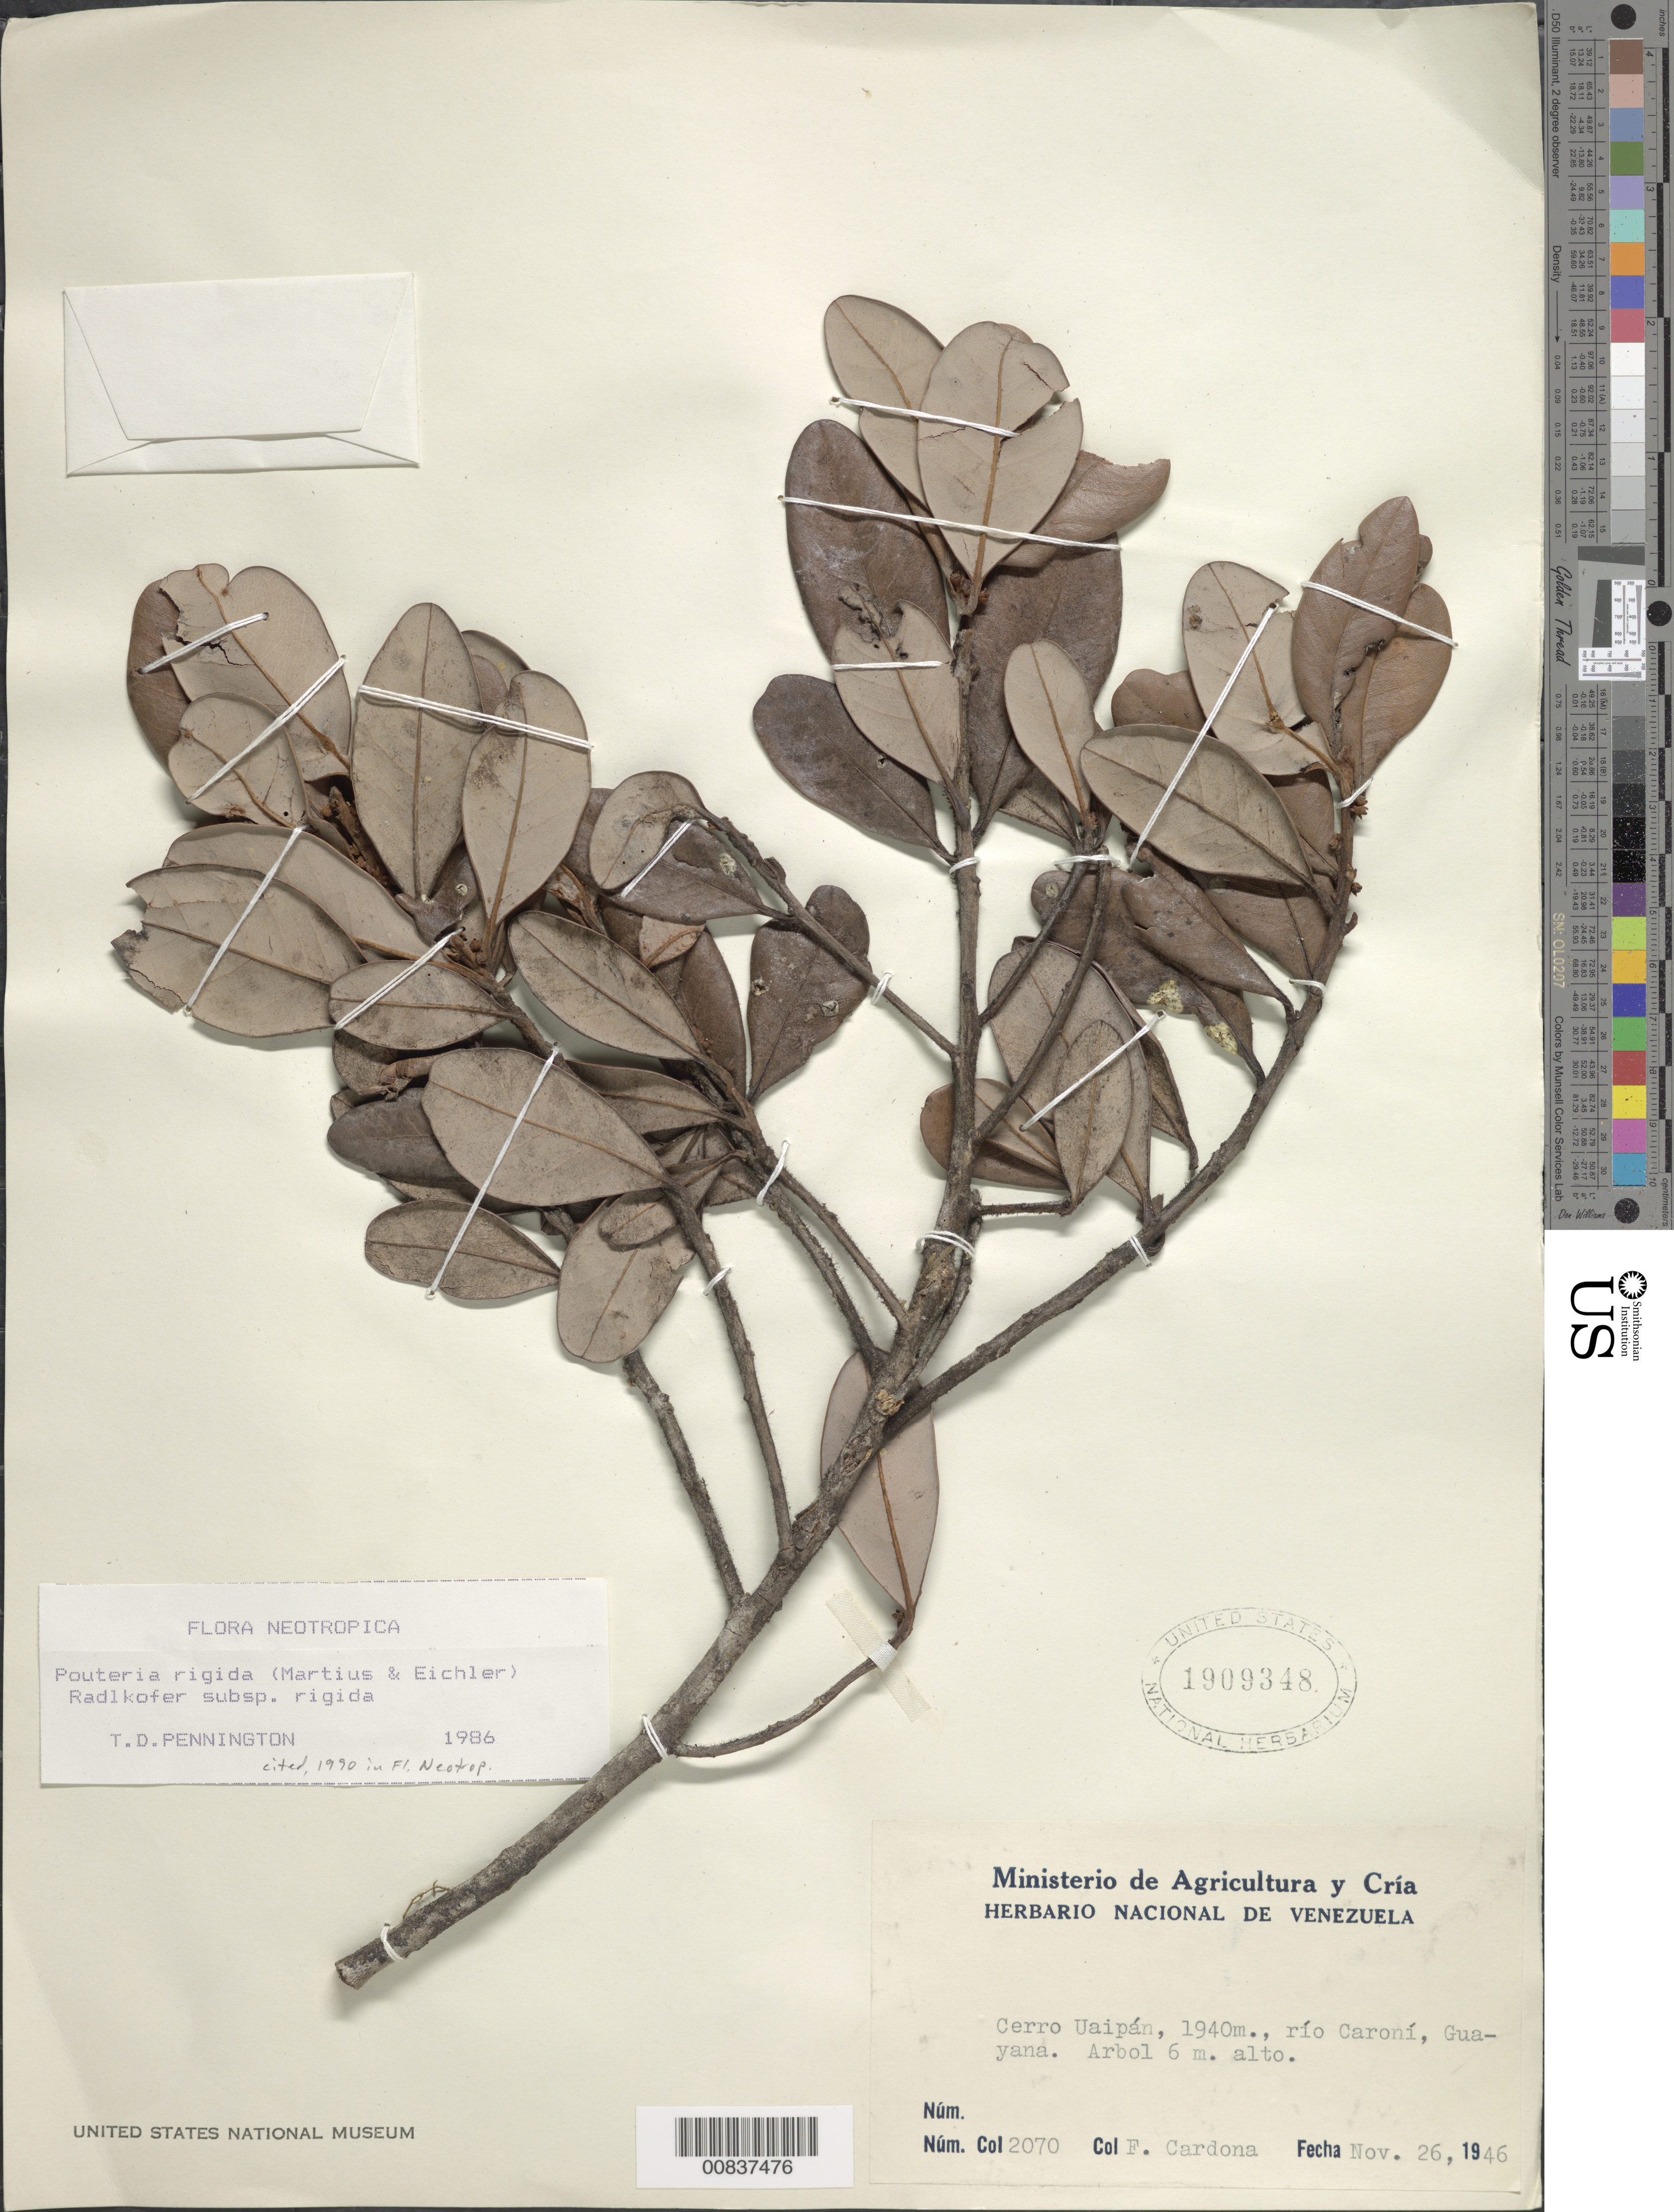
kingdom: Plantae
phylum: Tracheophyta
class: Magnoliopsida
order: Ericales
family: Sapotaceae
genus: Pouteria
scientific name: Pouteria rigida subsp. rigida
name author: (Mart. & Eichler) Radlk.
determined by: Pennington, T. D., (K)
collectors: F. Cardona Puig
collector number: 2070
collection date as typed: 26-Nov-46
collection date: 1946-11-26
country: Venezuela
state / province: Bolívar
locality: Cerro Uaipán, Río Caroní; Guayana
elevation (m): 1940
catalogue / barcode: US 1909348